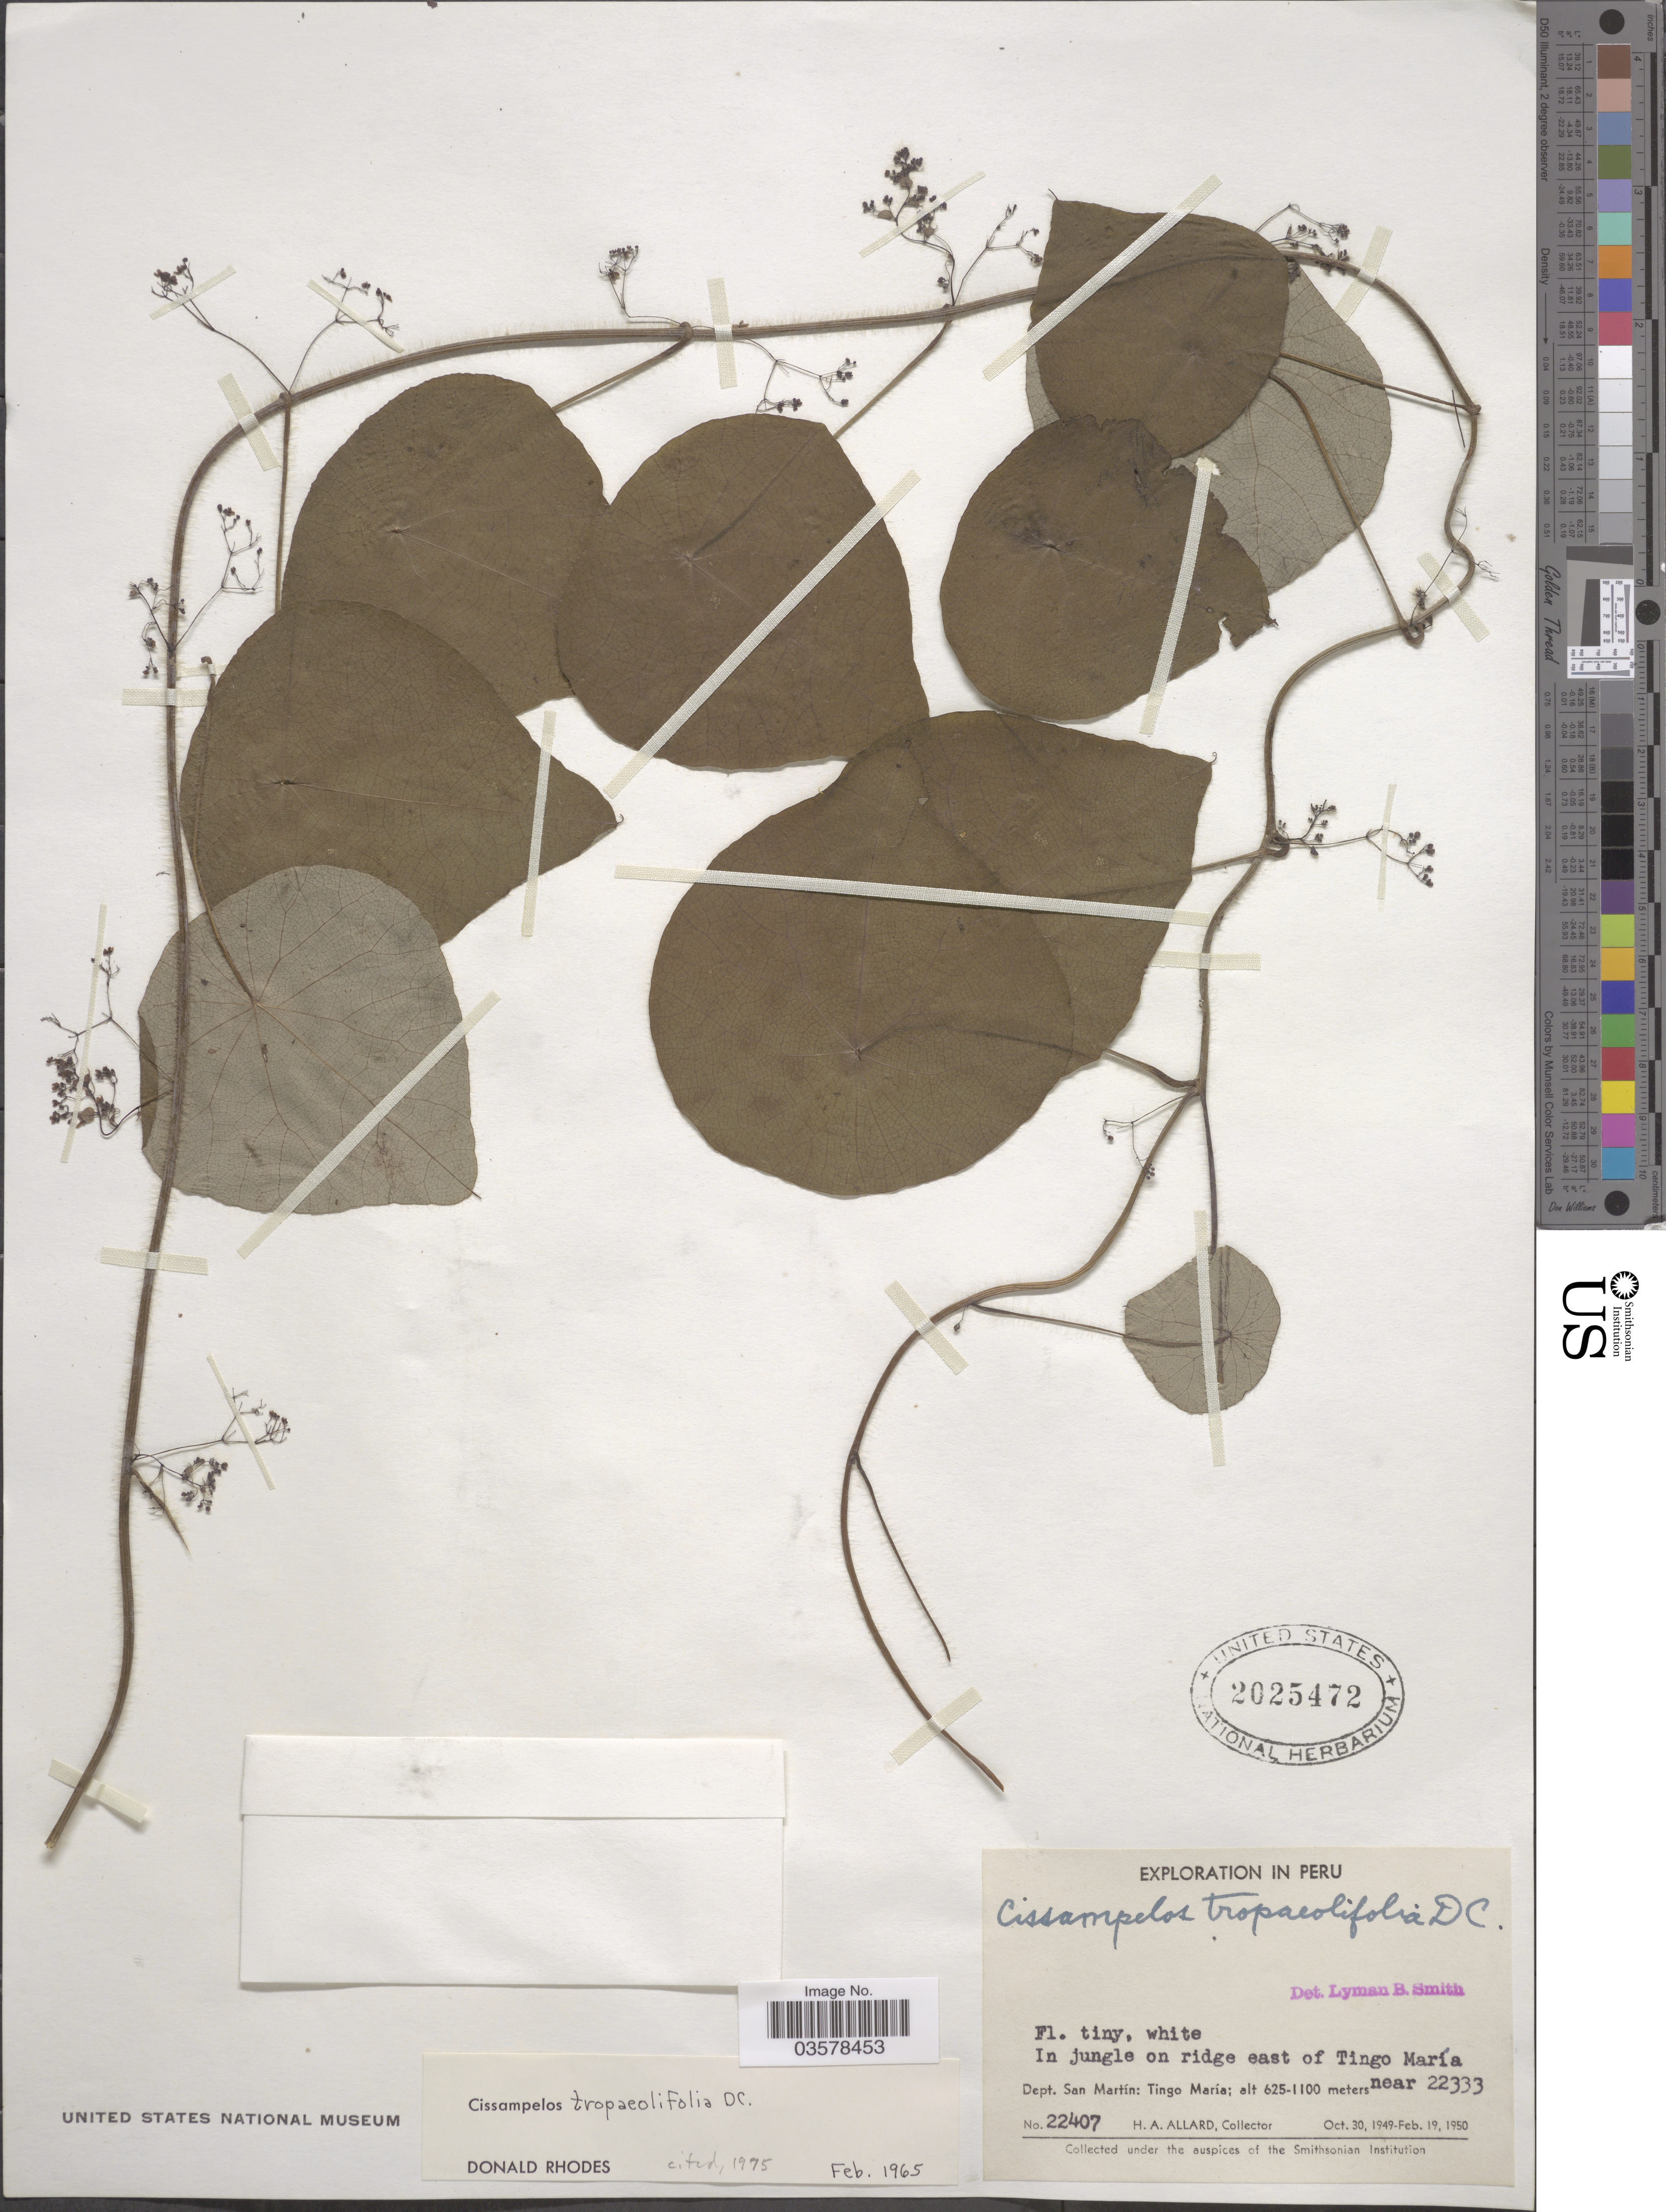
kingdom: Plantae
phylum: Tracheophyta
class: Magnoliopsida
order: Ranunculales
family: Menispermaceae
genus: Cissampelos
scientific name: Cissampelos tropaeolifolia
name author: DC.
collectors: H. A. Allard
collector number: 22407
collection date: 1949-10-30/1950-02-19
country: Peru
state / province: San Martín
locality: In jungle on ridge east of Tingo María near 22333. Dept. San Martín: Tingo María.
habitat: in jungle on ridge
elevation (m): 625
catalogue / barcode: US 2025472